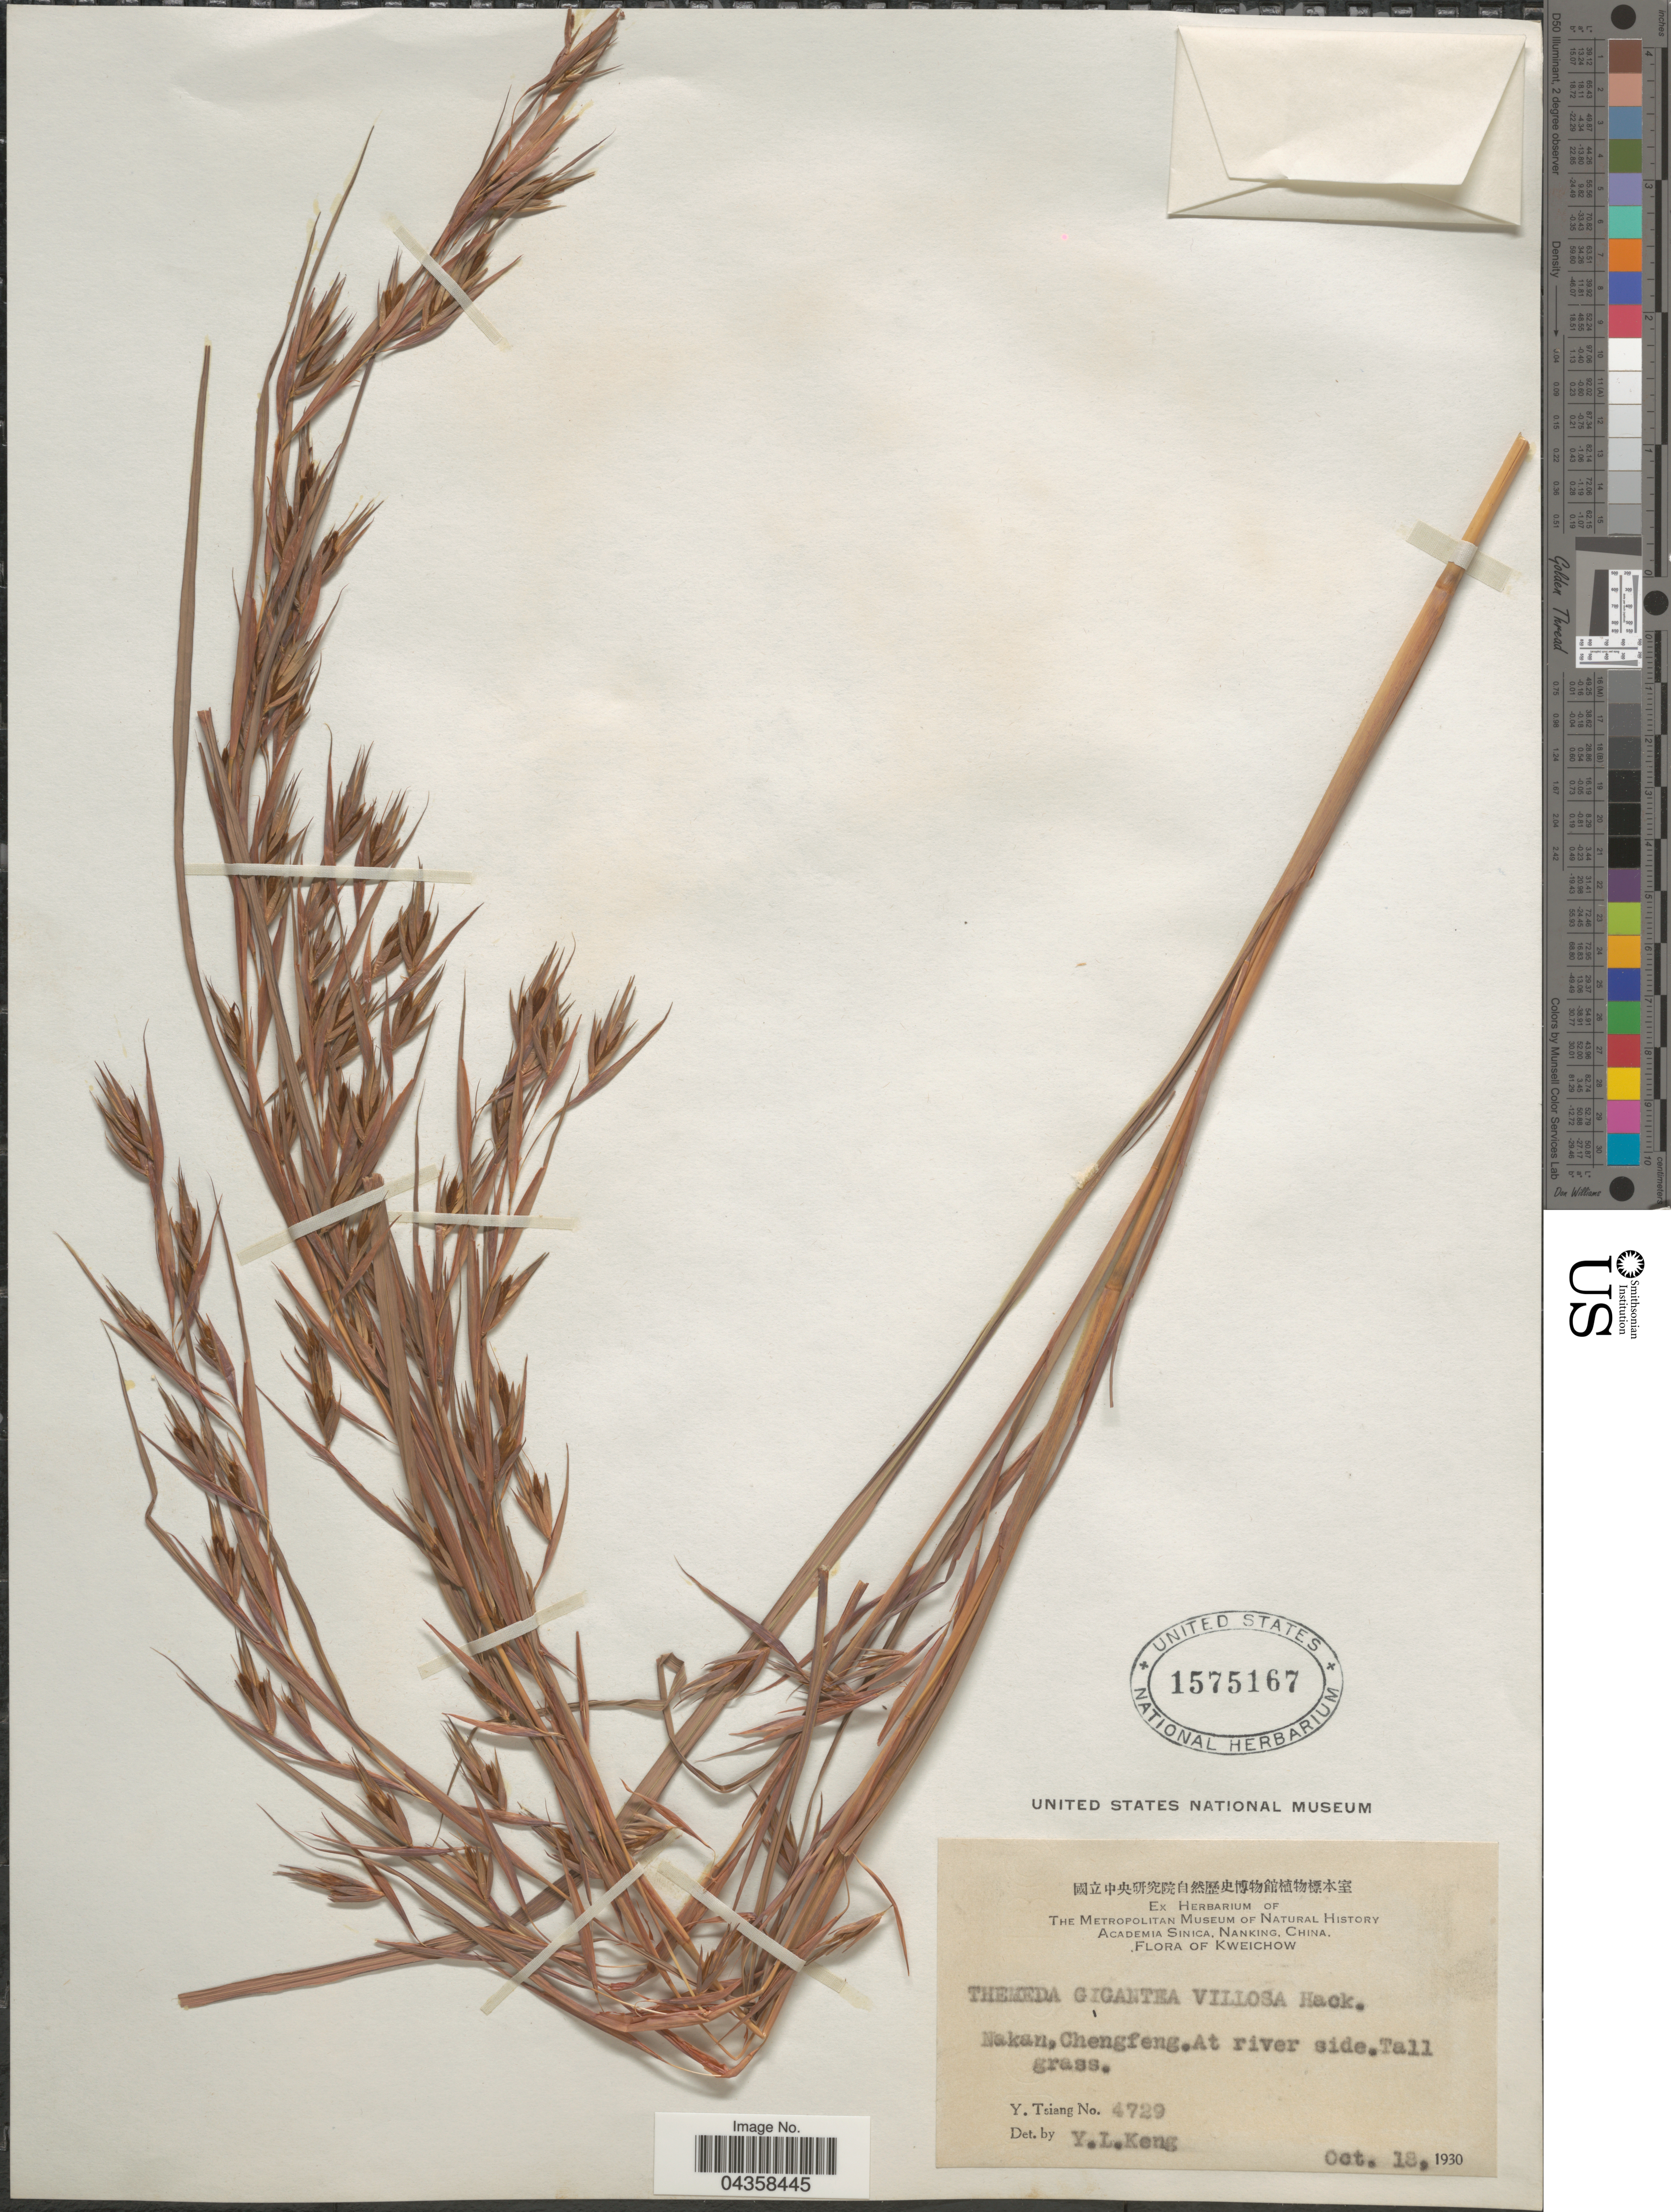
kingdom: Plantae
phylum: Tracheophyta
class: Liliopsida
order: Poales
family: Poaceae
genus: Themeda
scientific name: Themeda villosa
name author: (Lam.) A. Camus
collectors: Y. Tsiang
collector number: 4729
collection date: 1930-10-18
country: China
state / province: Guizhou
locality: Kweichow. Nakan, Chengfeng. At river side.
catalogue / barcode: US 1575167